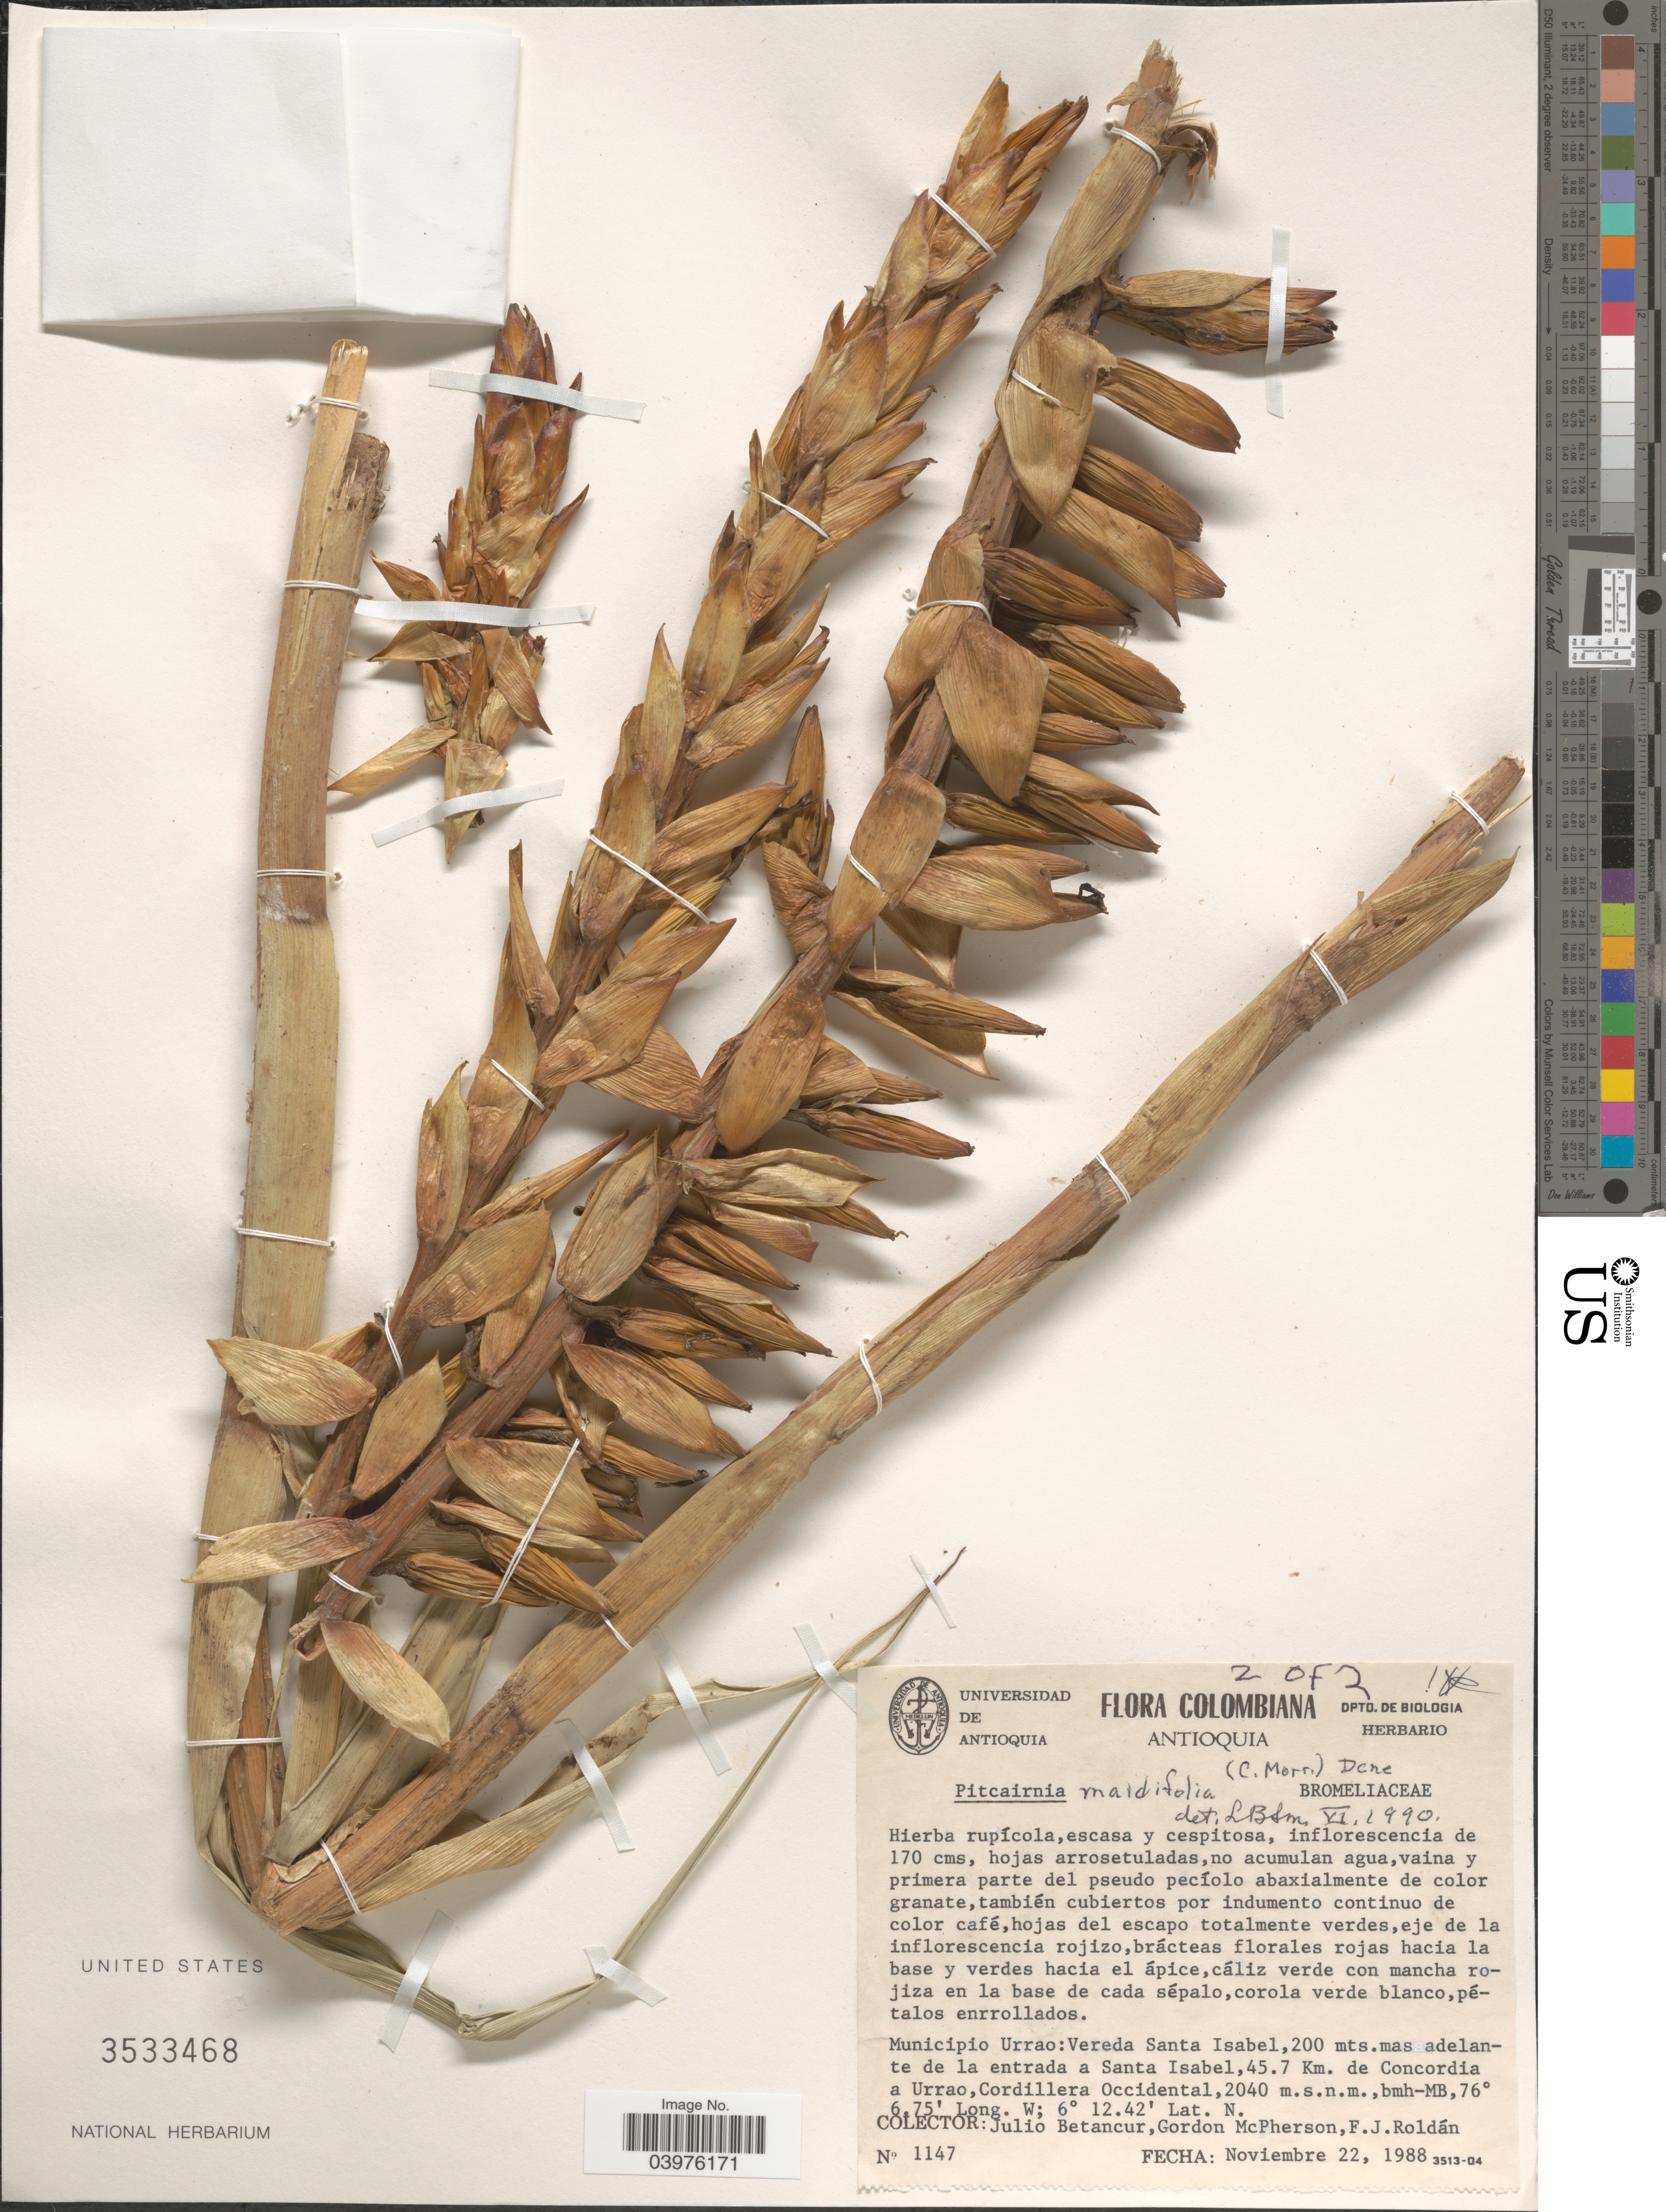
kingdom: Plantae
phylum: Tracheophyta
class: Liliopsida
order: Poales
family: Bromeliaceae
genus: Pitcairnia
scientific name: Pitcairnia maidifolia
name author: (C. Morren) Decne. ex Planch.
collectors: J. Betancur, G. McPherson & F. J. Roldán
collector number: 1147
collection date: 1988-11-22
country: Colombia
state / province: Antioquia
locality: Municipio Urrao: Vereda Santa Isabel, mas adelante de la entrada a Santa Isabel, 45.7 Km. de Concordia a Urrao, Cordiilera Occidental.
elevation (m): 2040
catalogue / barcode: US 3533468